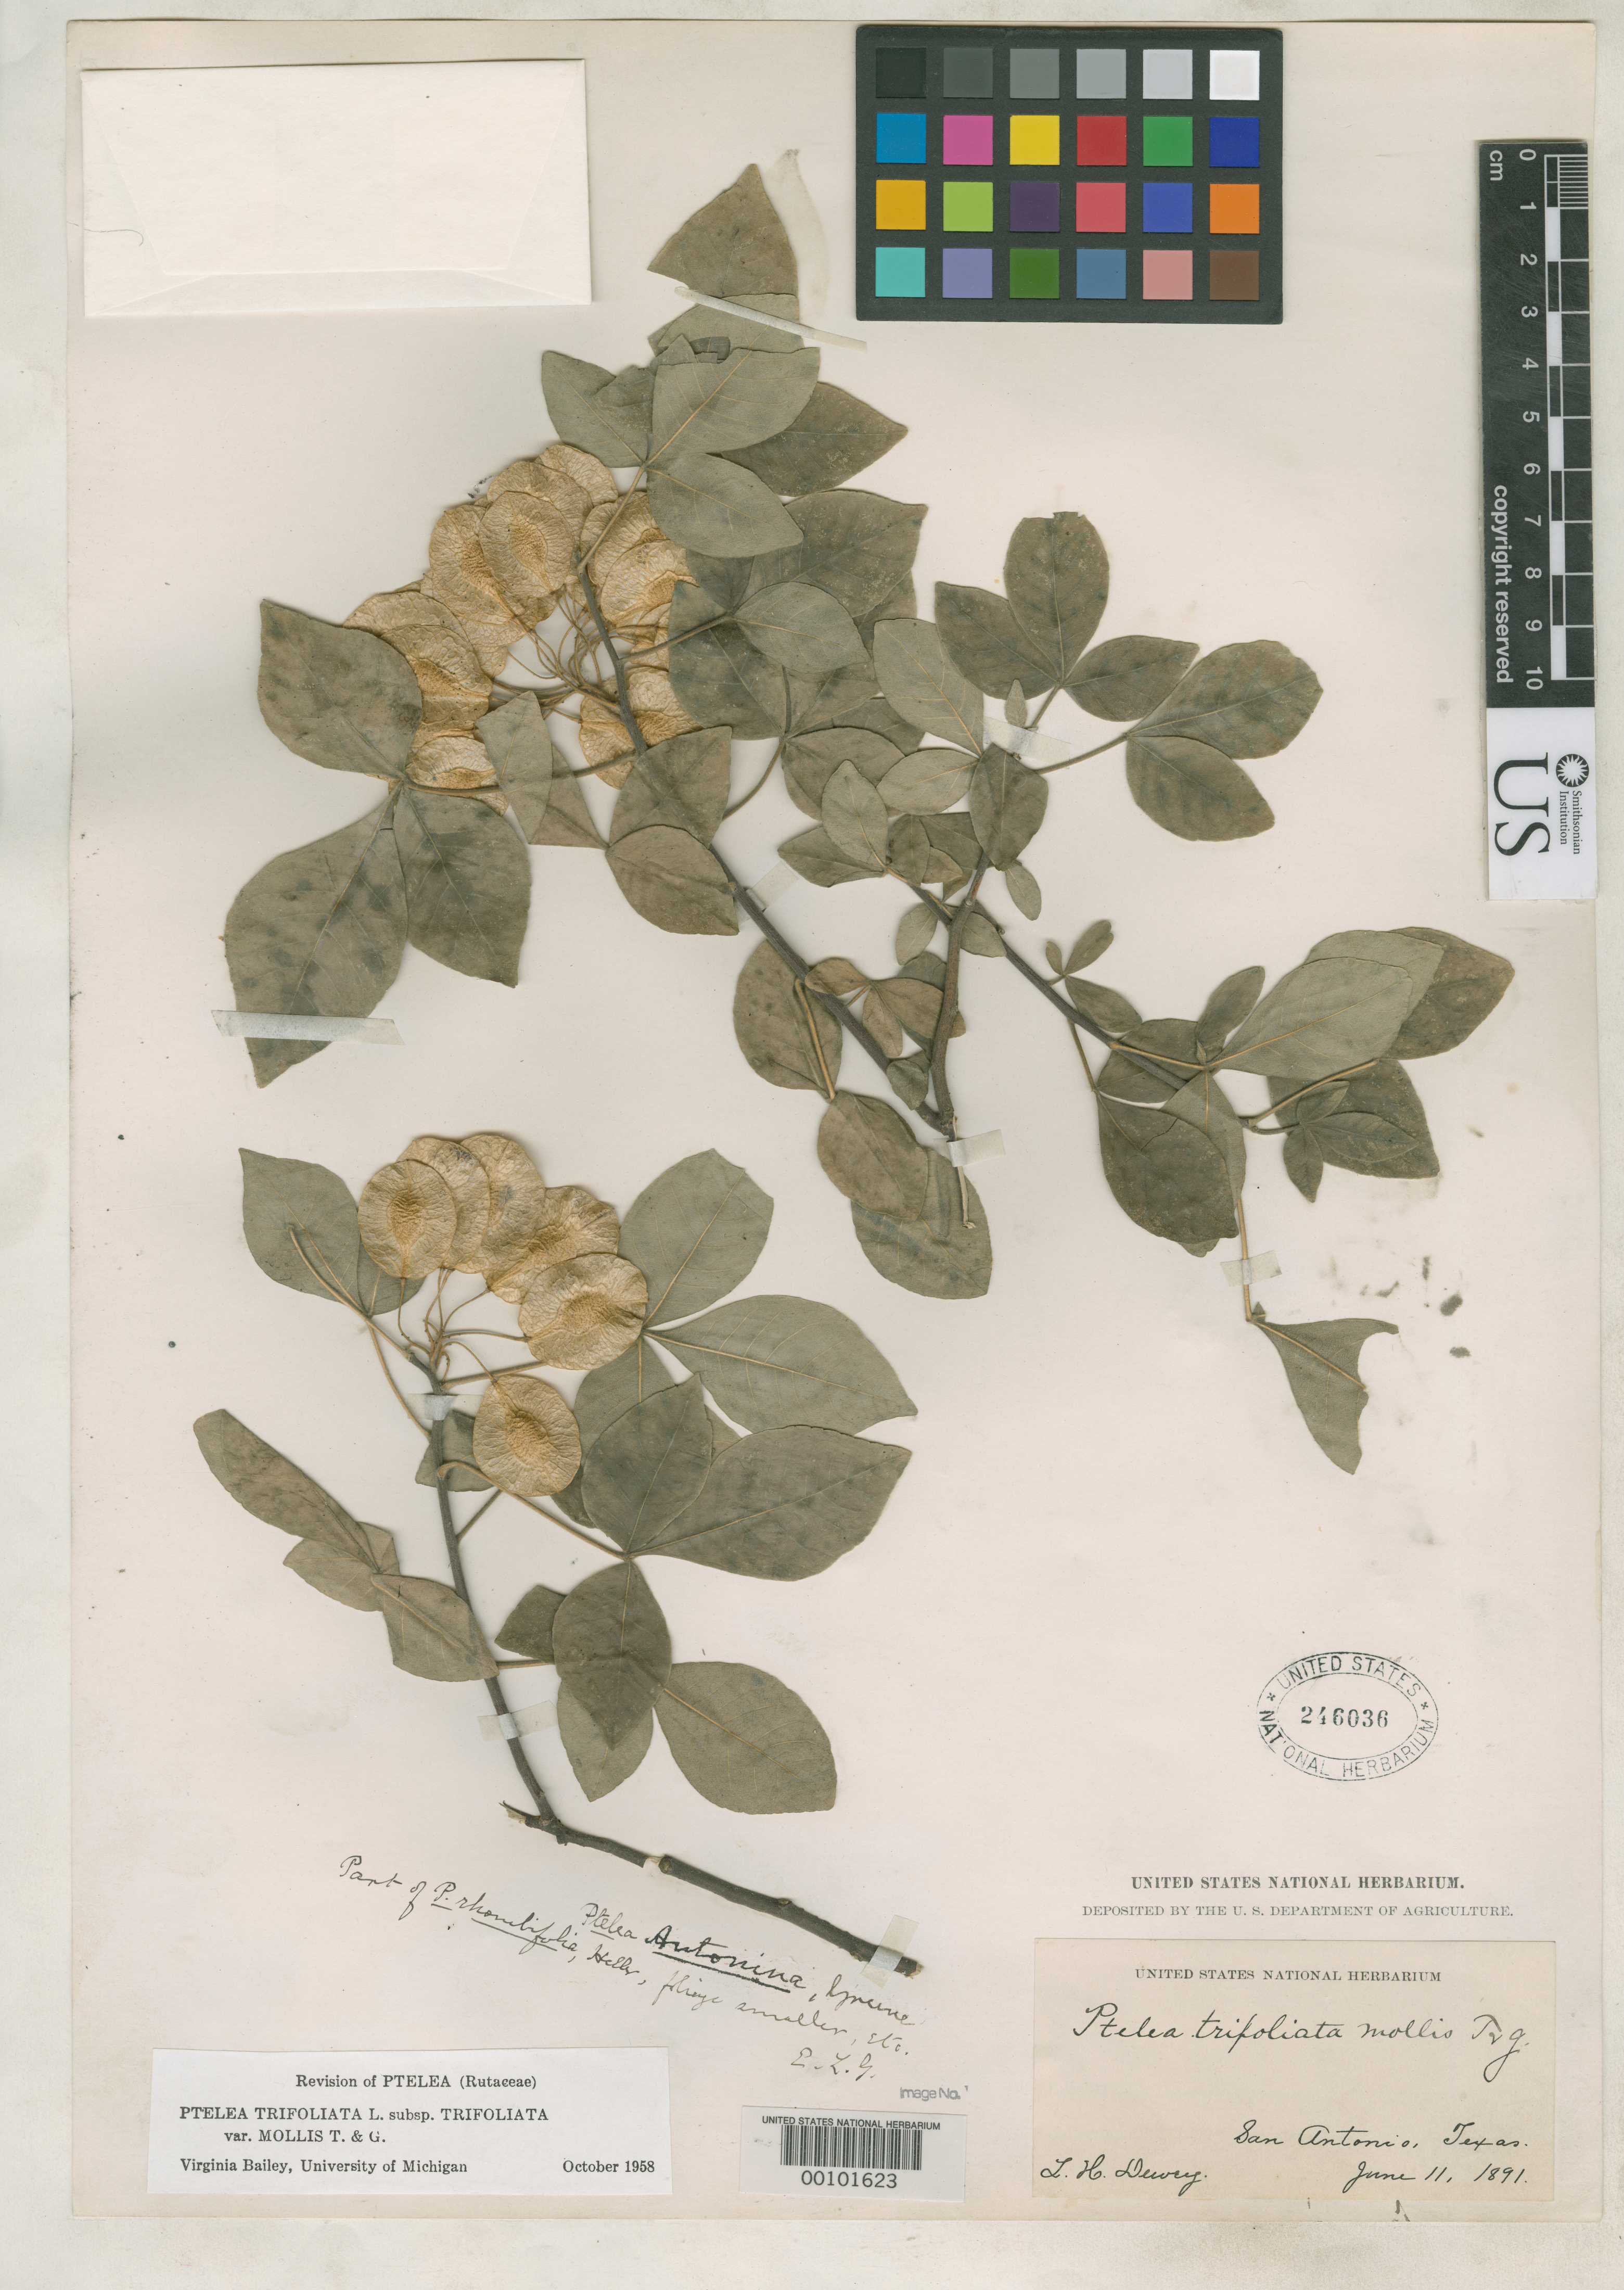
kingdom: Plantae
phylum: Tracheophyta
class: Magnoliopsida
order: Sapindales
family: Rutaceae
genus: Ptelea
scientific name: Ptelea antonina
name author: Greene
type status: Holotype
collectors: L. H. Dewey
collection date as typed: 11 Jun 1891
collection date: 1891-06-11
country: United States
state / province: Texas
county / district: Bexar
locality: San Antonio.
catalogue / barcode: US 246036